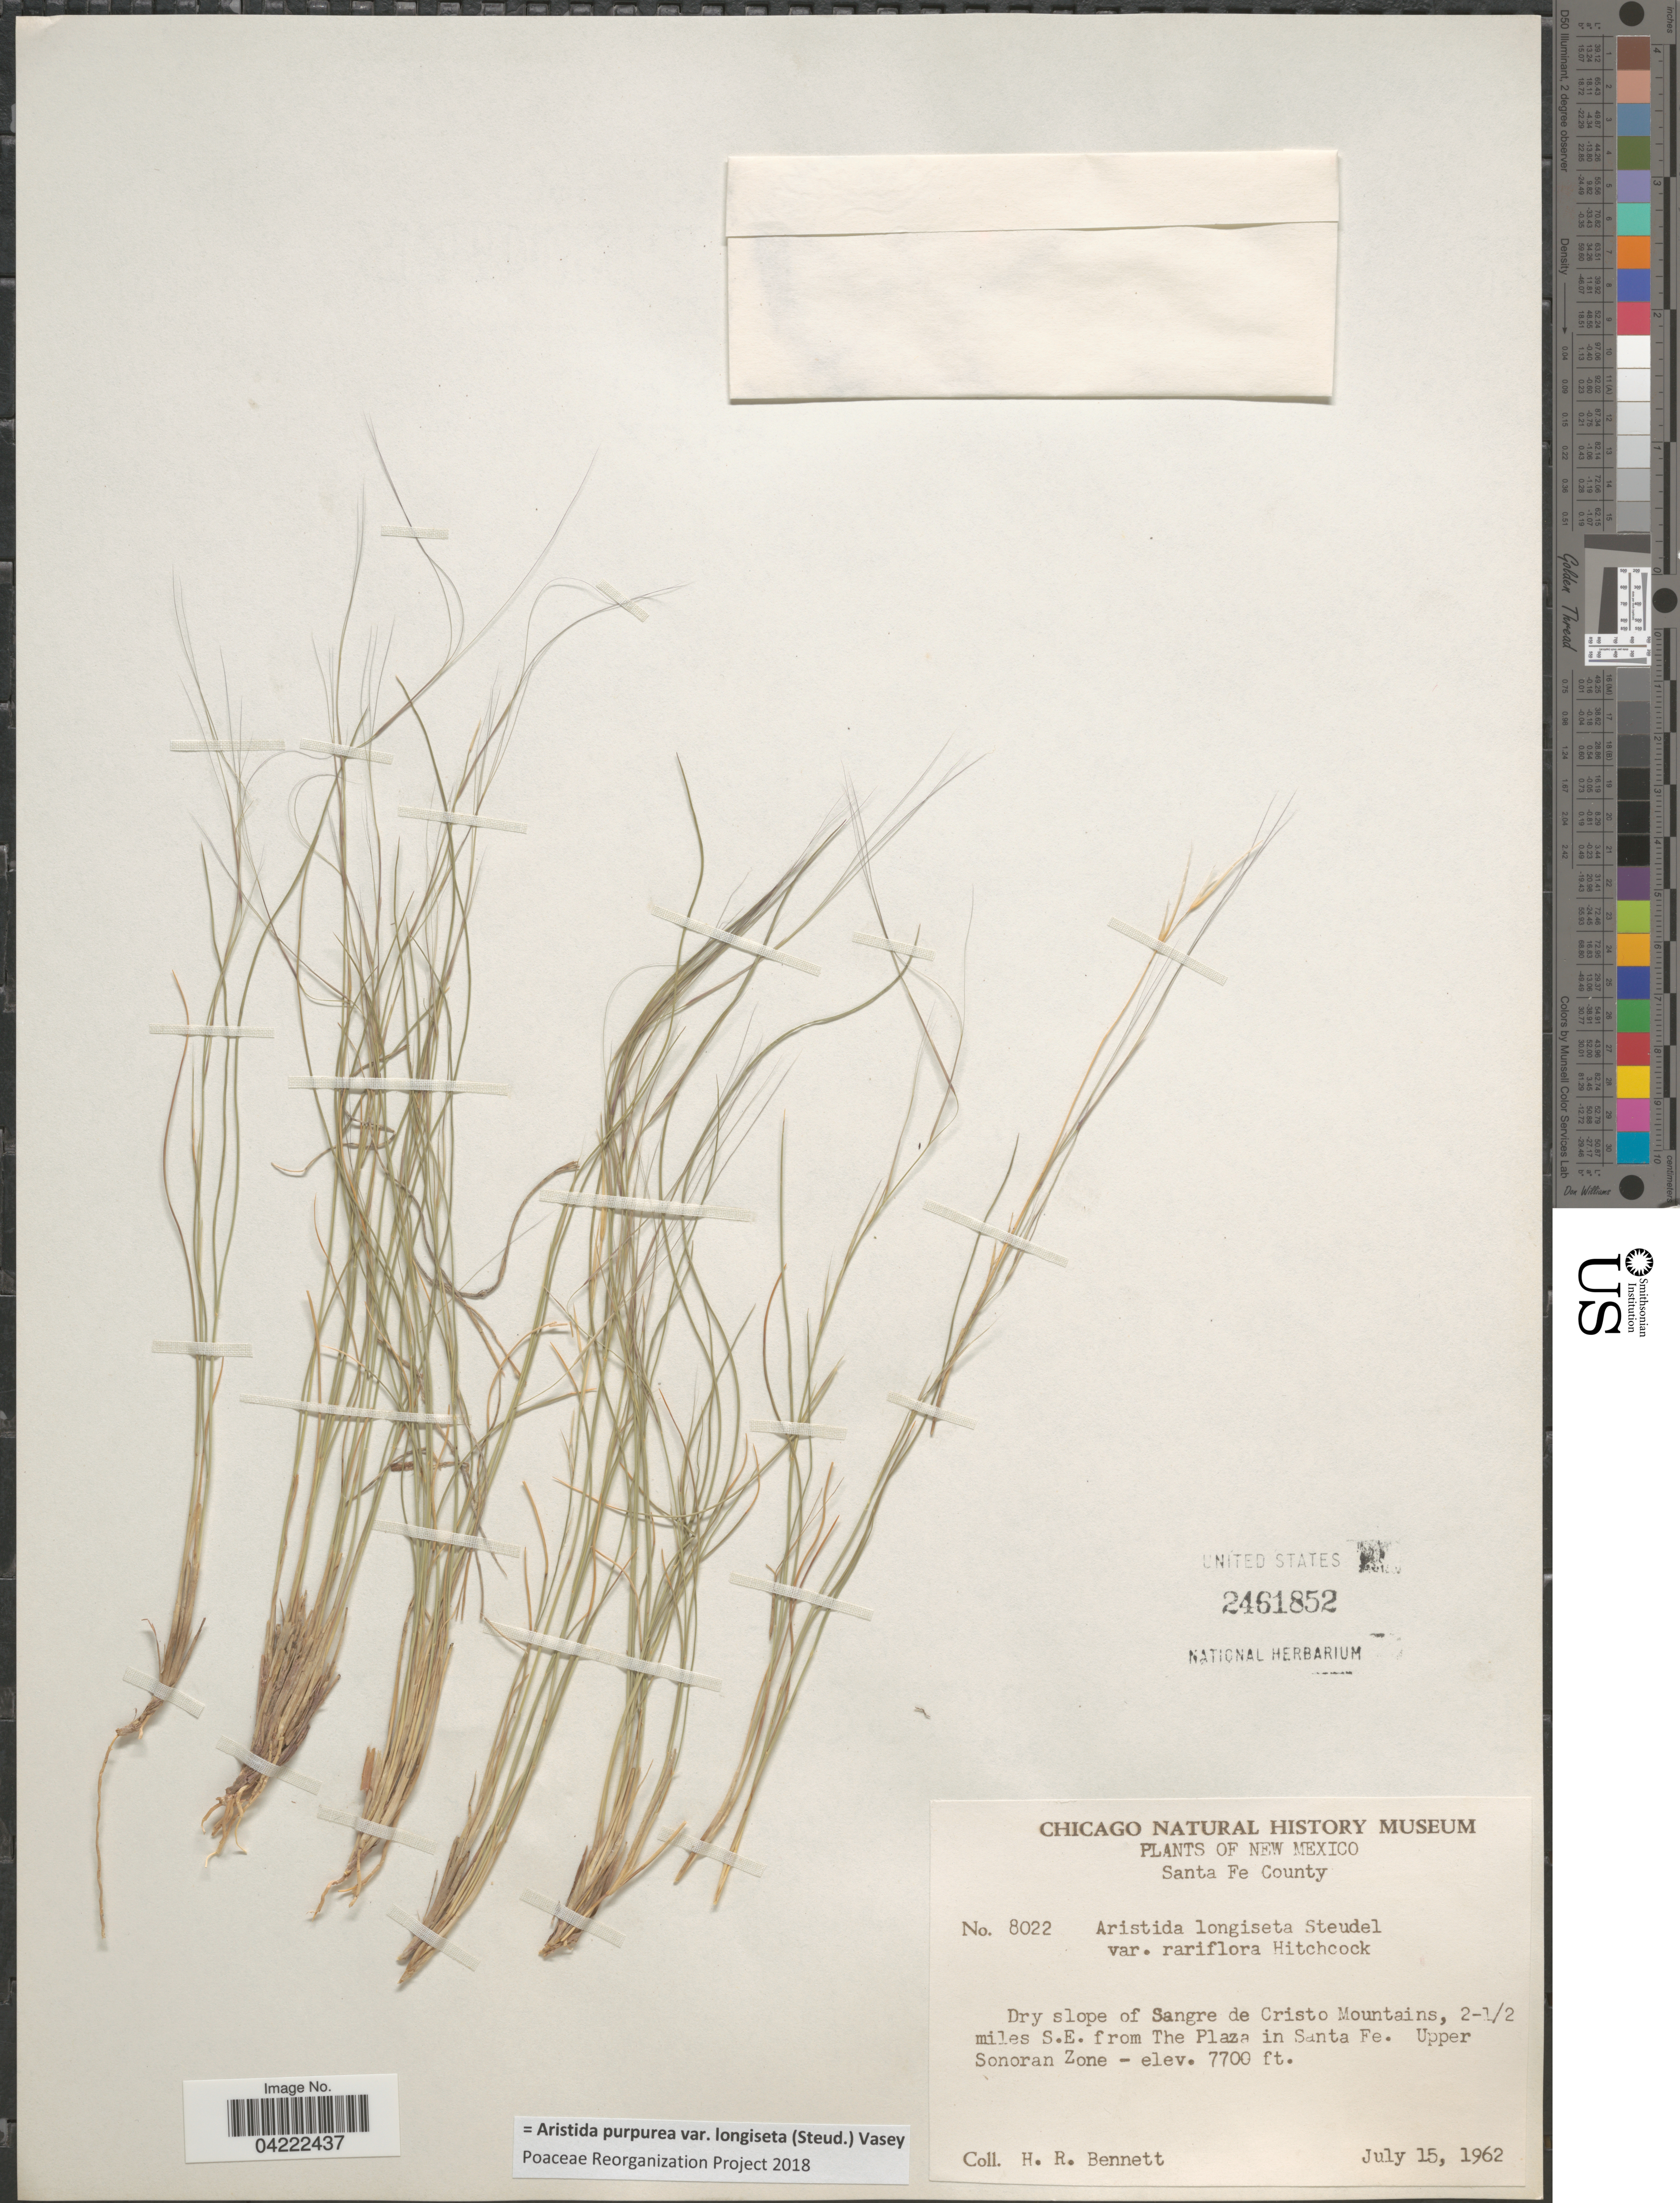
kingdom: Plantae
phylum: Tracheophyta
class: Liliopsida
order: Poales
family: Poaceae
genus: Aristida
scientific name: Aristida purpurea var. longiseta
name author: (Steud.) Vasey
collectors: H. R. Bennett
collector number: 8022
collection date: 1962-07-15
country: United States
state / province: New Mexico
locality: Santa Fe County. Dry slope of Sangre do Cristo Mountains, 2-1/2 miles S.E. from The Plaza in Santa Fe. Upper Sonoran Zone.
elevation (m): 2347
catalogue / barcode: US 2461852